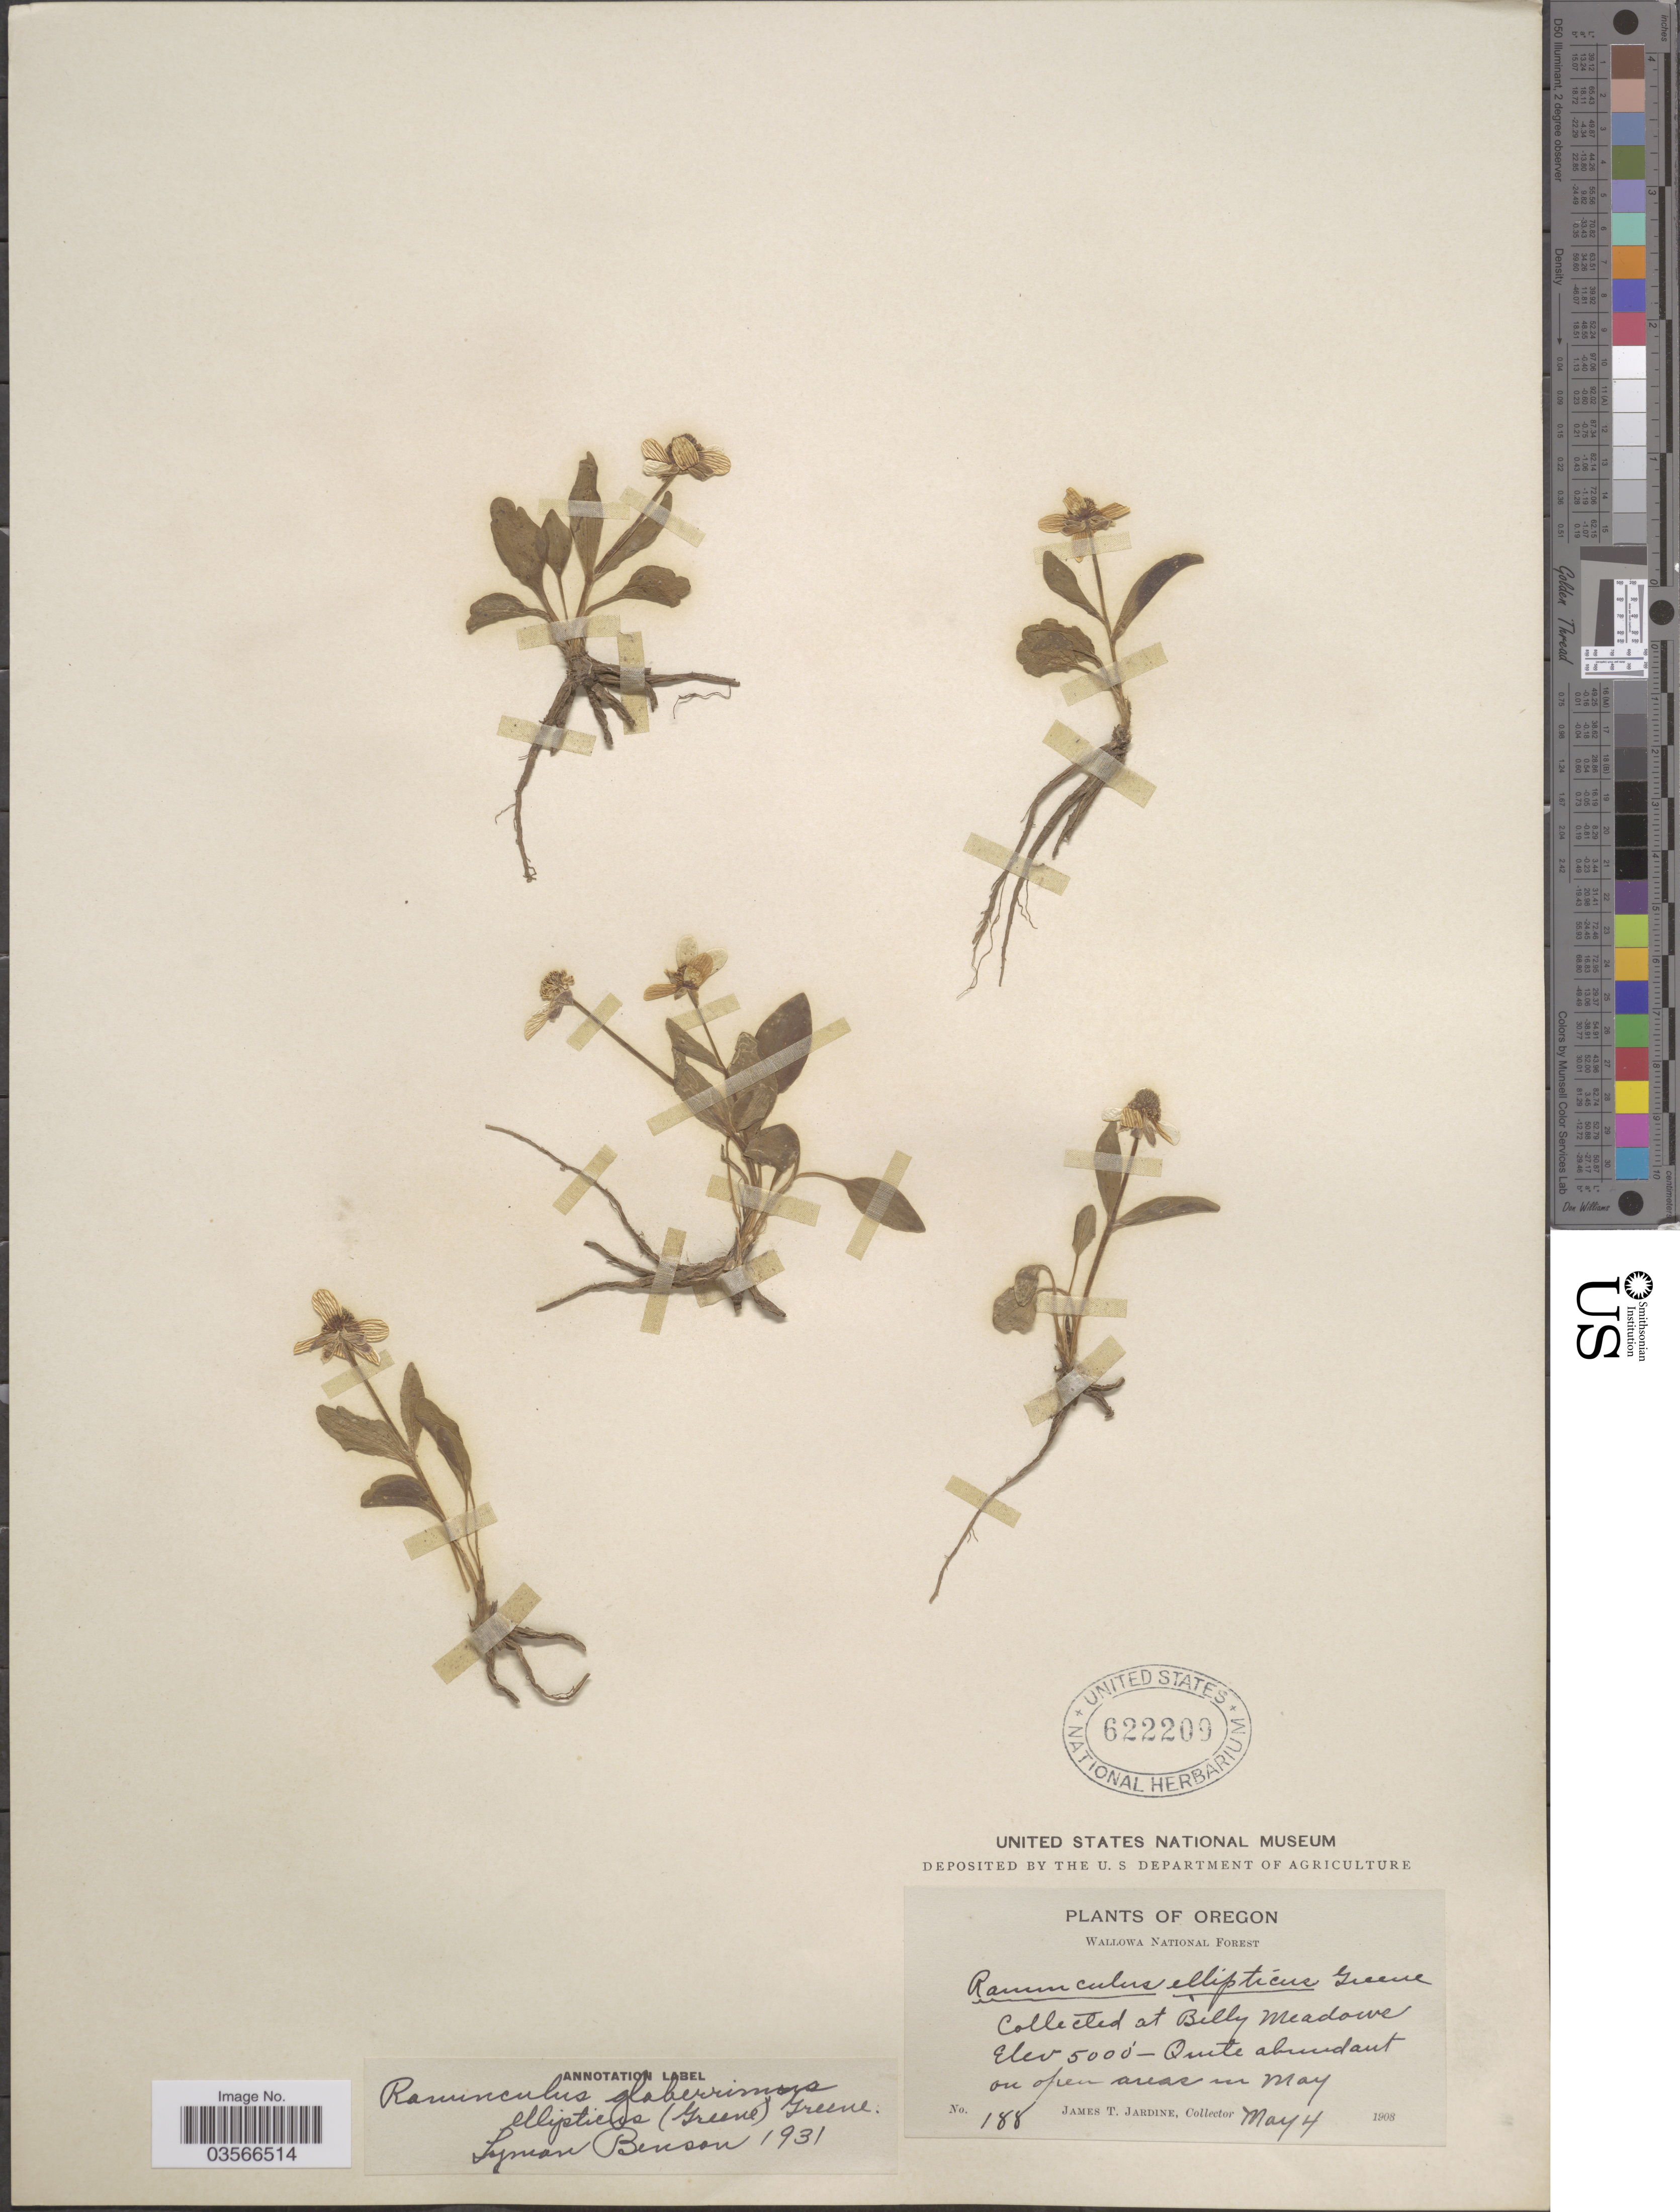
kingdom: Plantae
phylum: Tracheophyta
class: Magnoliopsida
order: Ranunculales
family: Ranunculaceae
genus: Ranunculus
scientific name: Ranunculus glaberrimus var. ellipticus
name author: (Greene) Greene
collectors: J. T. Jardine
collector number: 188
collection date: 1908-05-04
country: United States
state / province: Oregon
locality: Wallowa National Forest. At Belly Meadows.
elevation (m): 1524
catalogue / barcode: US 622209